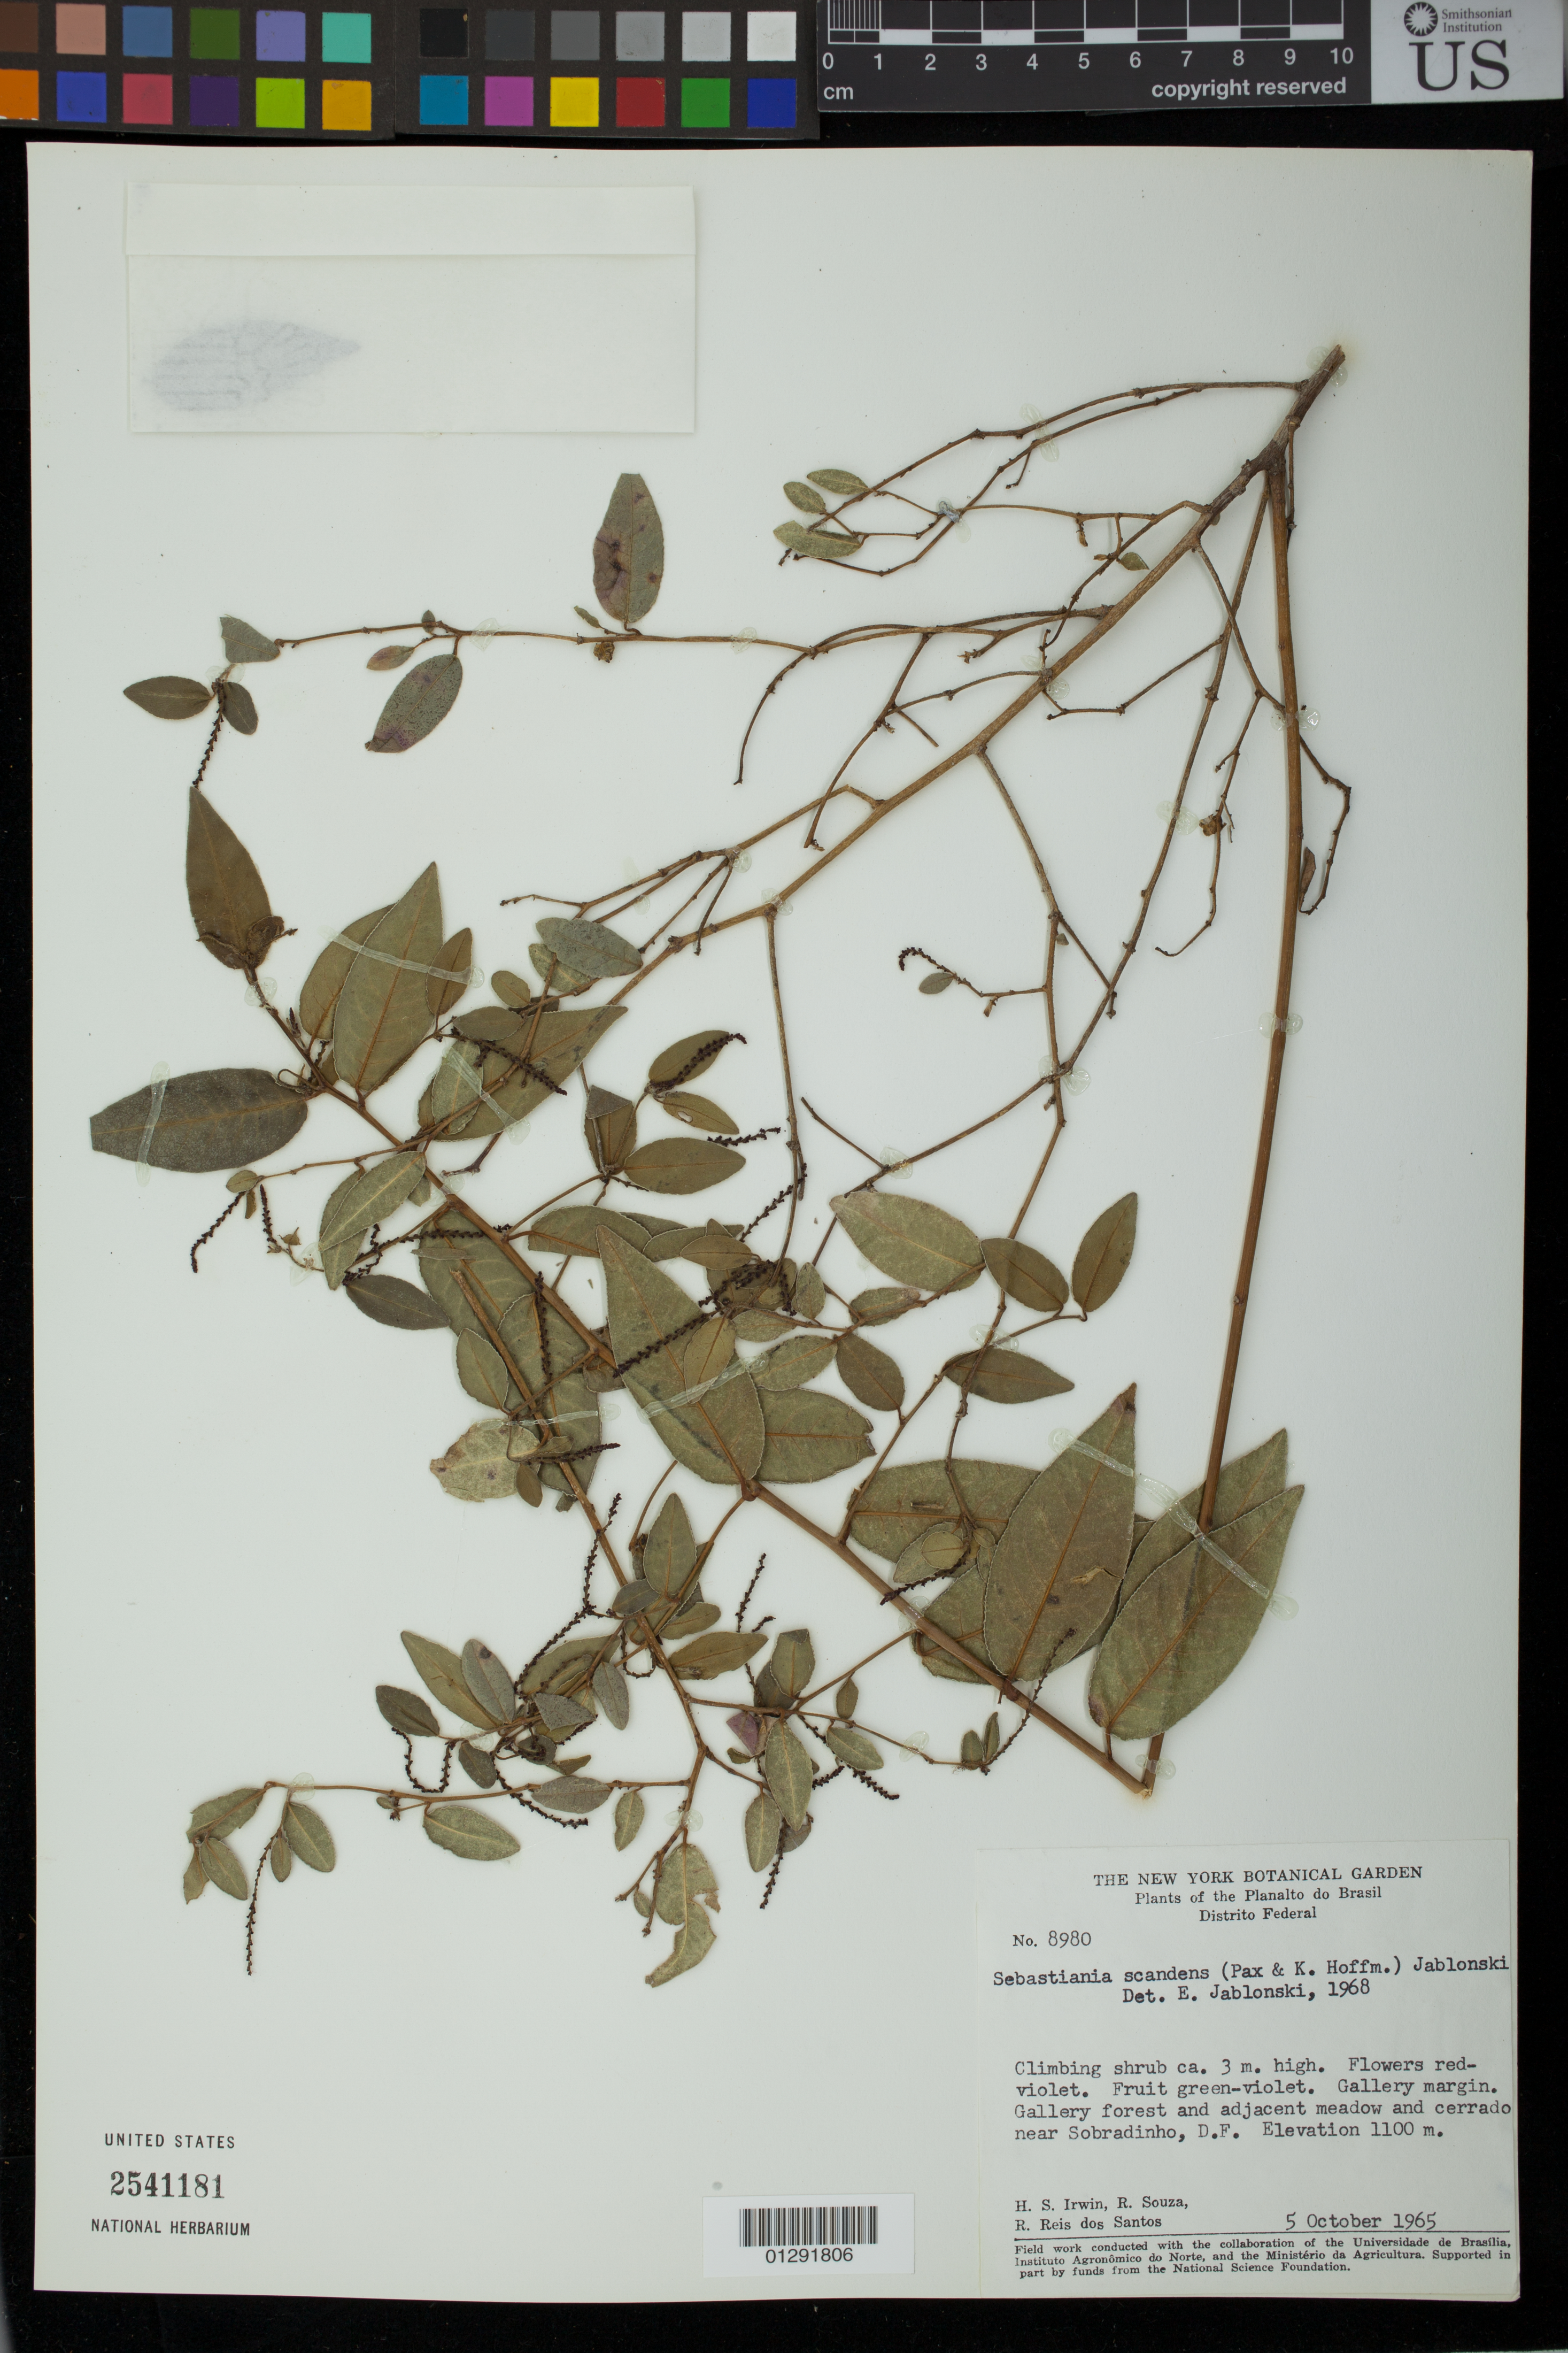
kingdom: Plantae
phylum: Tracheophyta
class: Magnoliopsida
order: Malpighiales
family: Euphorbiaceae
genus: Sebastiania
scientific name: Sebastiania scandens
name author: (Pax & K. Hoffm.) Jablonski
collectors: H. Irwin, R. Souza & R. Reis dos Santos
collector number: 8980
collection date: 1965-10-05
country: Brazil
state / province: Distrito Federal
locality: near Sobradinho, D.F..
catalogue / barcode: US 2541181